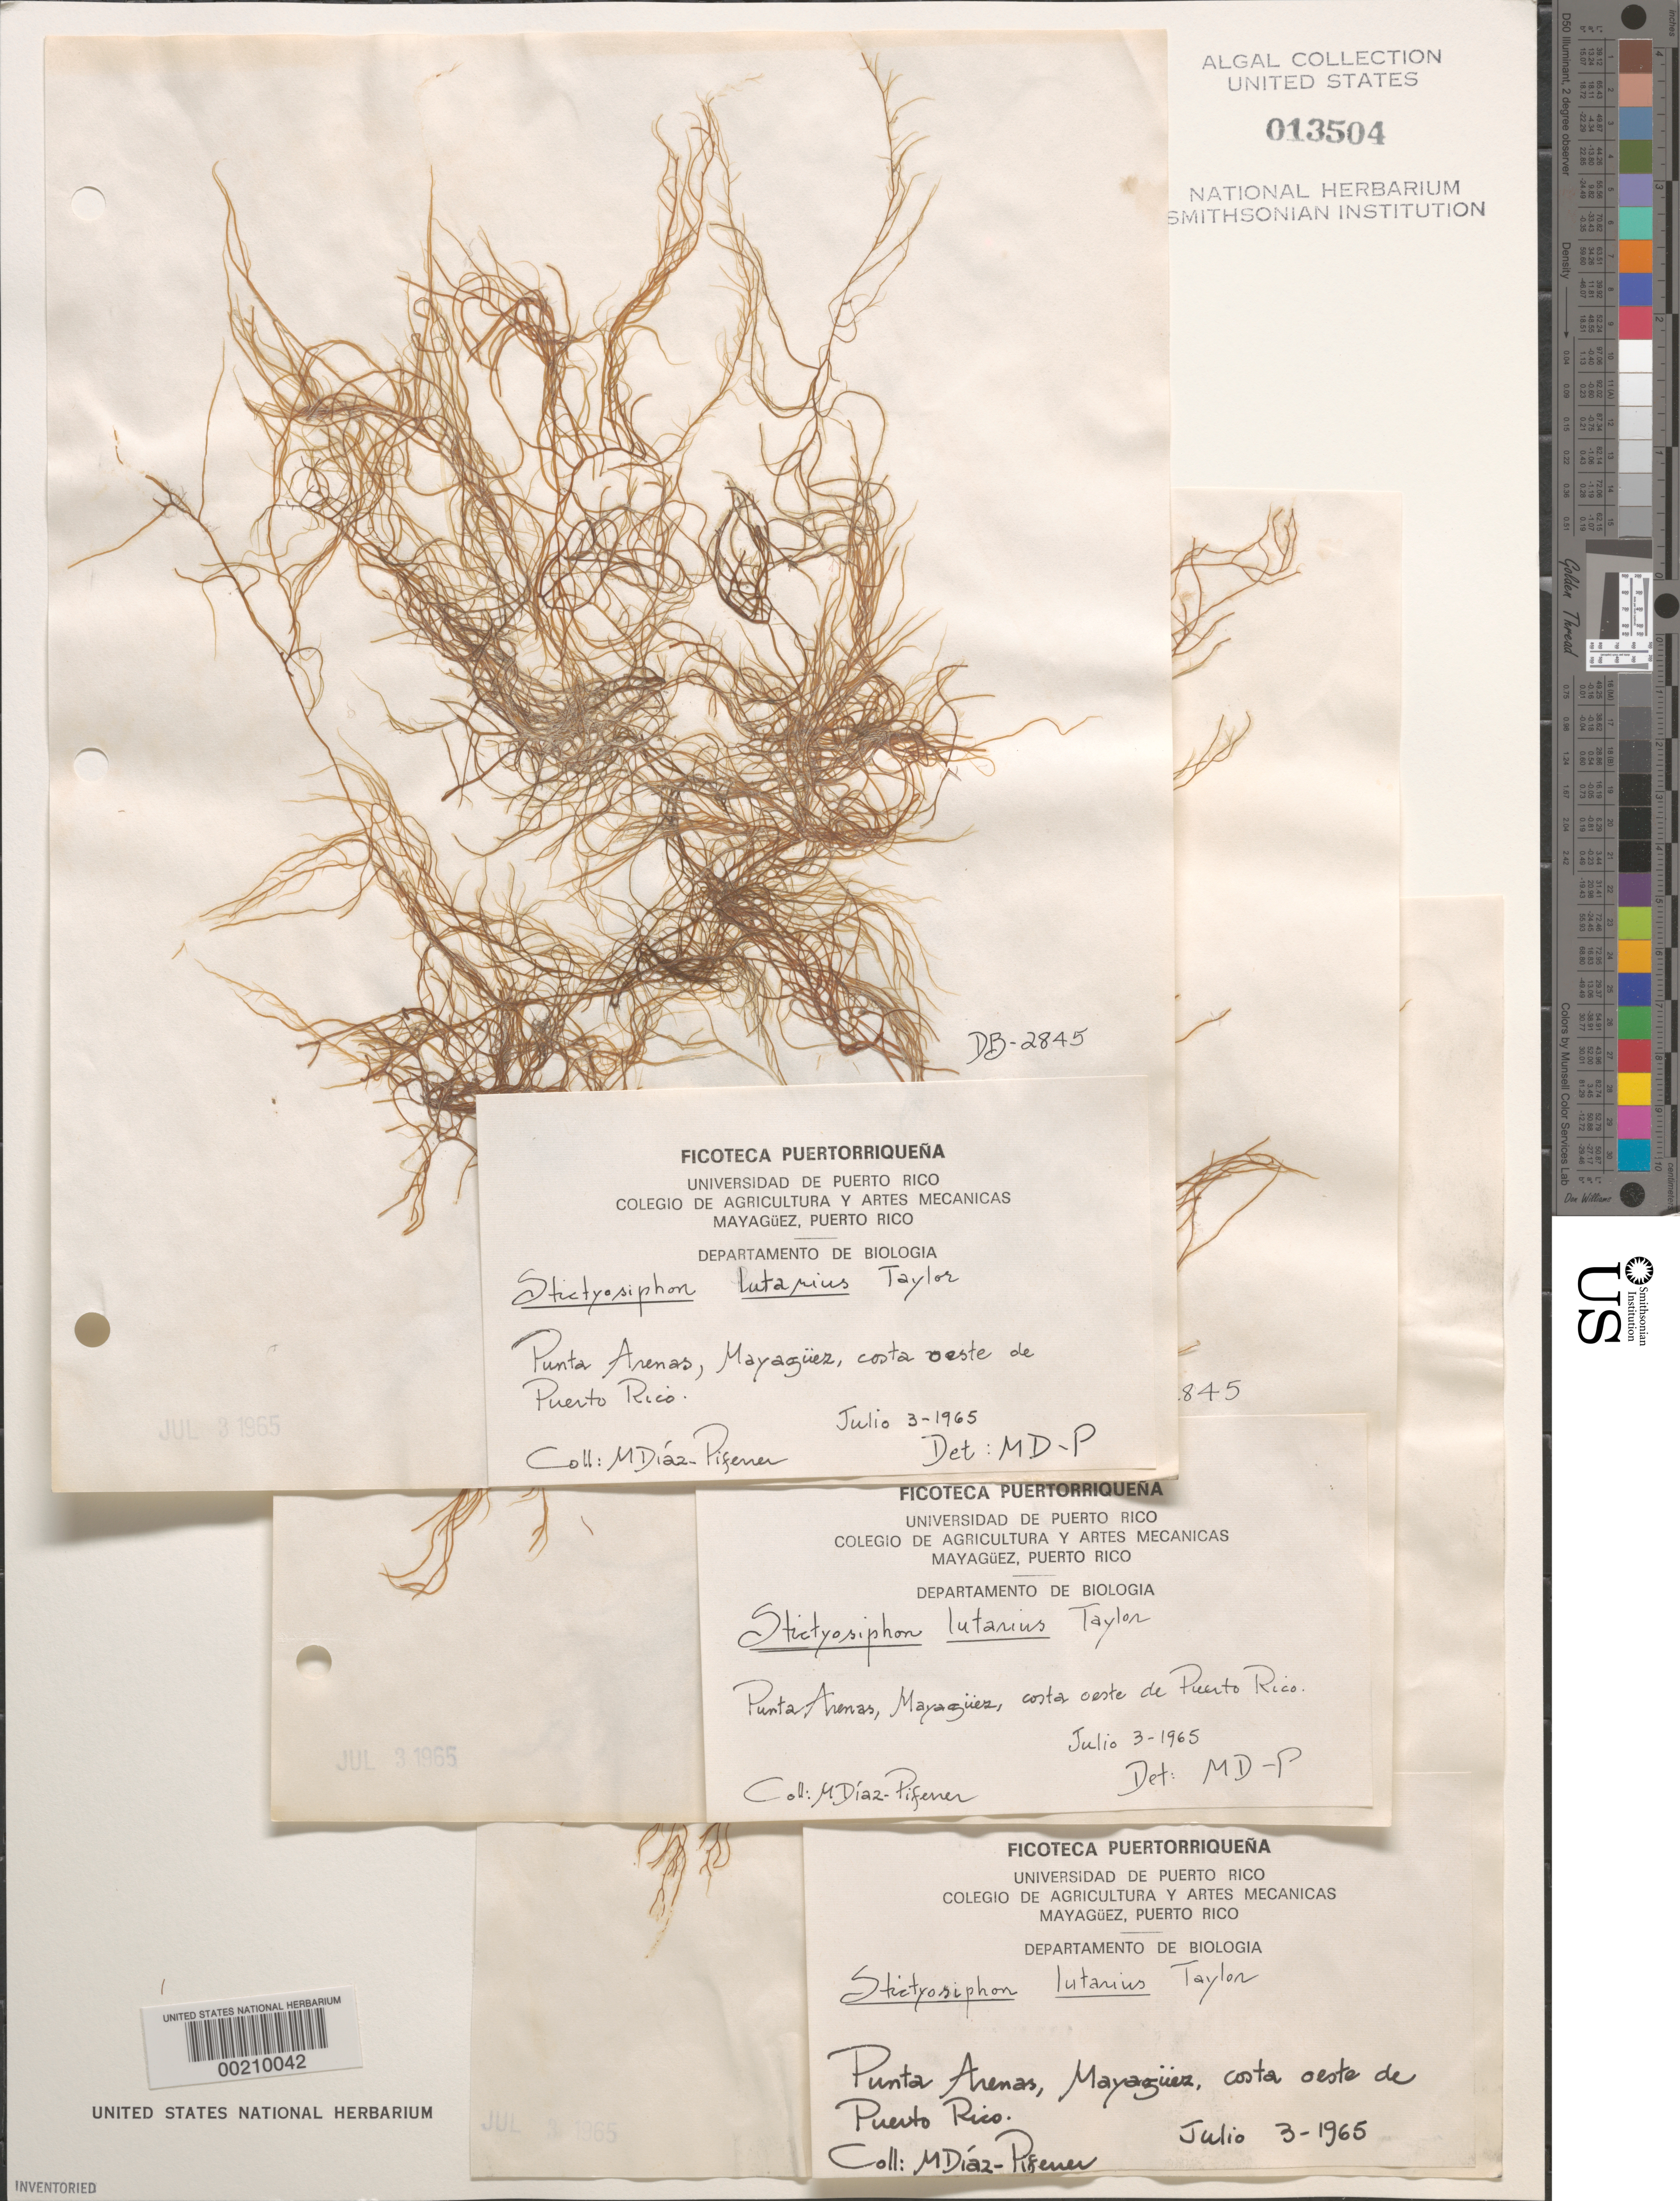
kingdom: Chromista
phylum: Ochrophyta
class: Phaeophyceae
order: Ectocarpales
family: Chordariaceae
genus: Stictyosiphon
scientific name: Stictyosiphon lutarius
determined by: Diaz-Piferrer, M.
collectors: M. Diaz-Piferrer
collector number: Db-2845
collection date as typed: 03 Jul 1965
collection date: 1965-07-03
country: Puerto Rico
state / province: Mayaguez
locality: Punta arenas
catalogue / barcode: US 13504